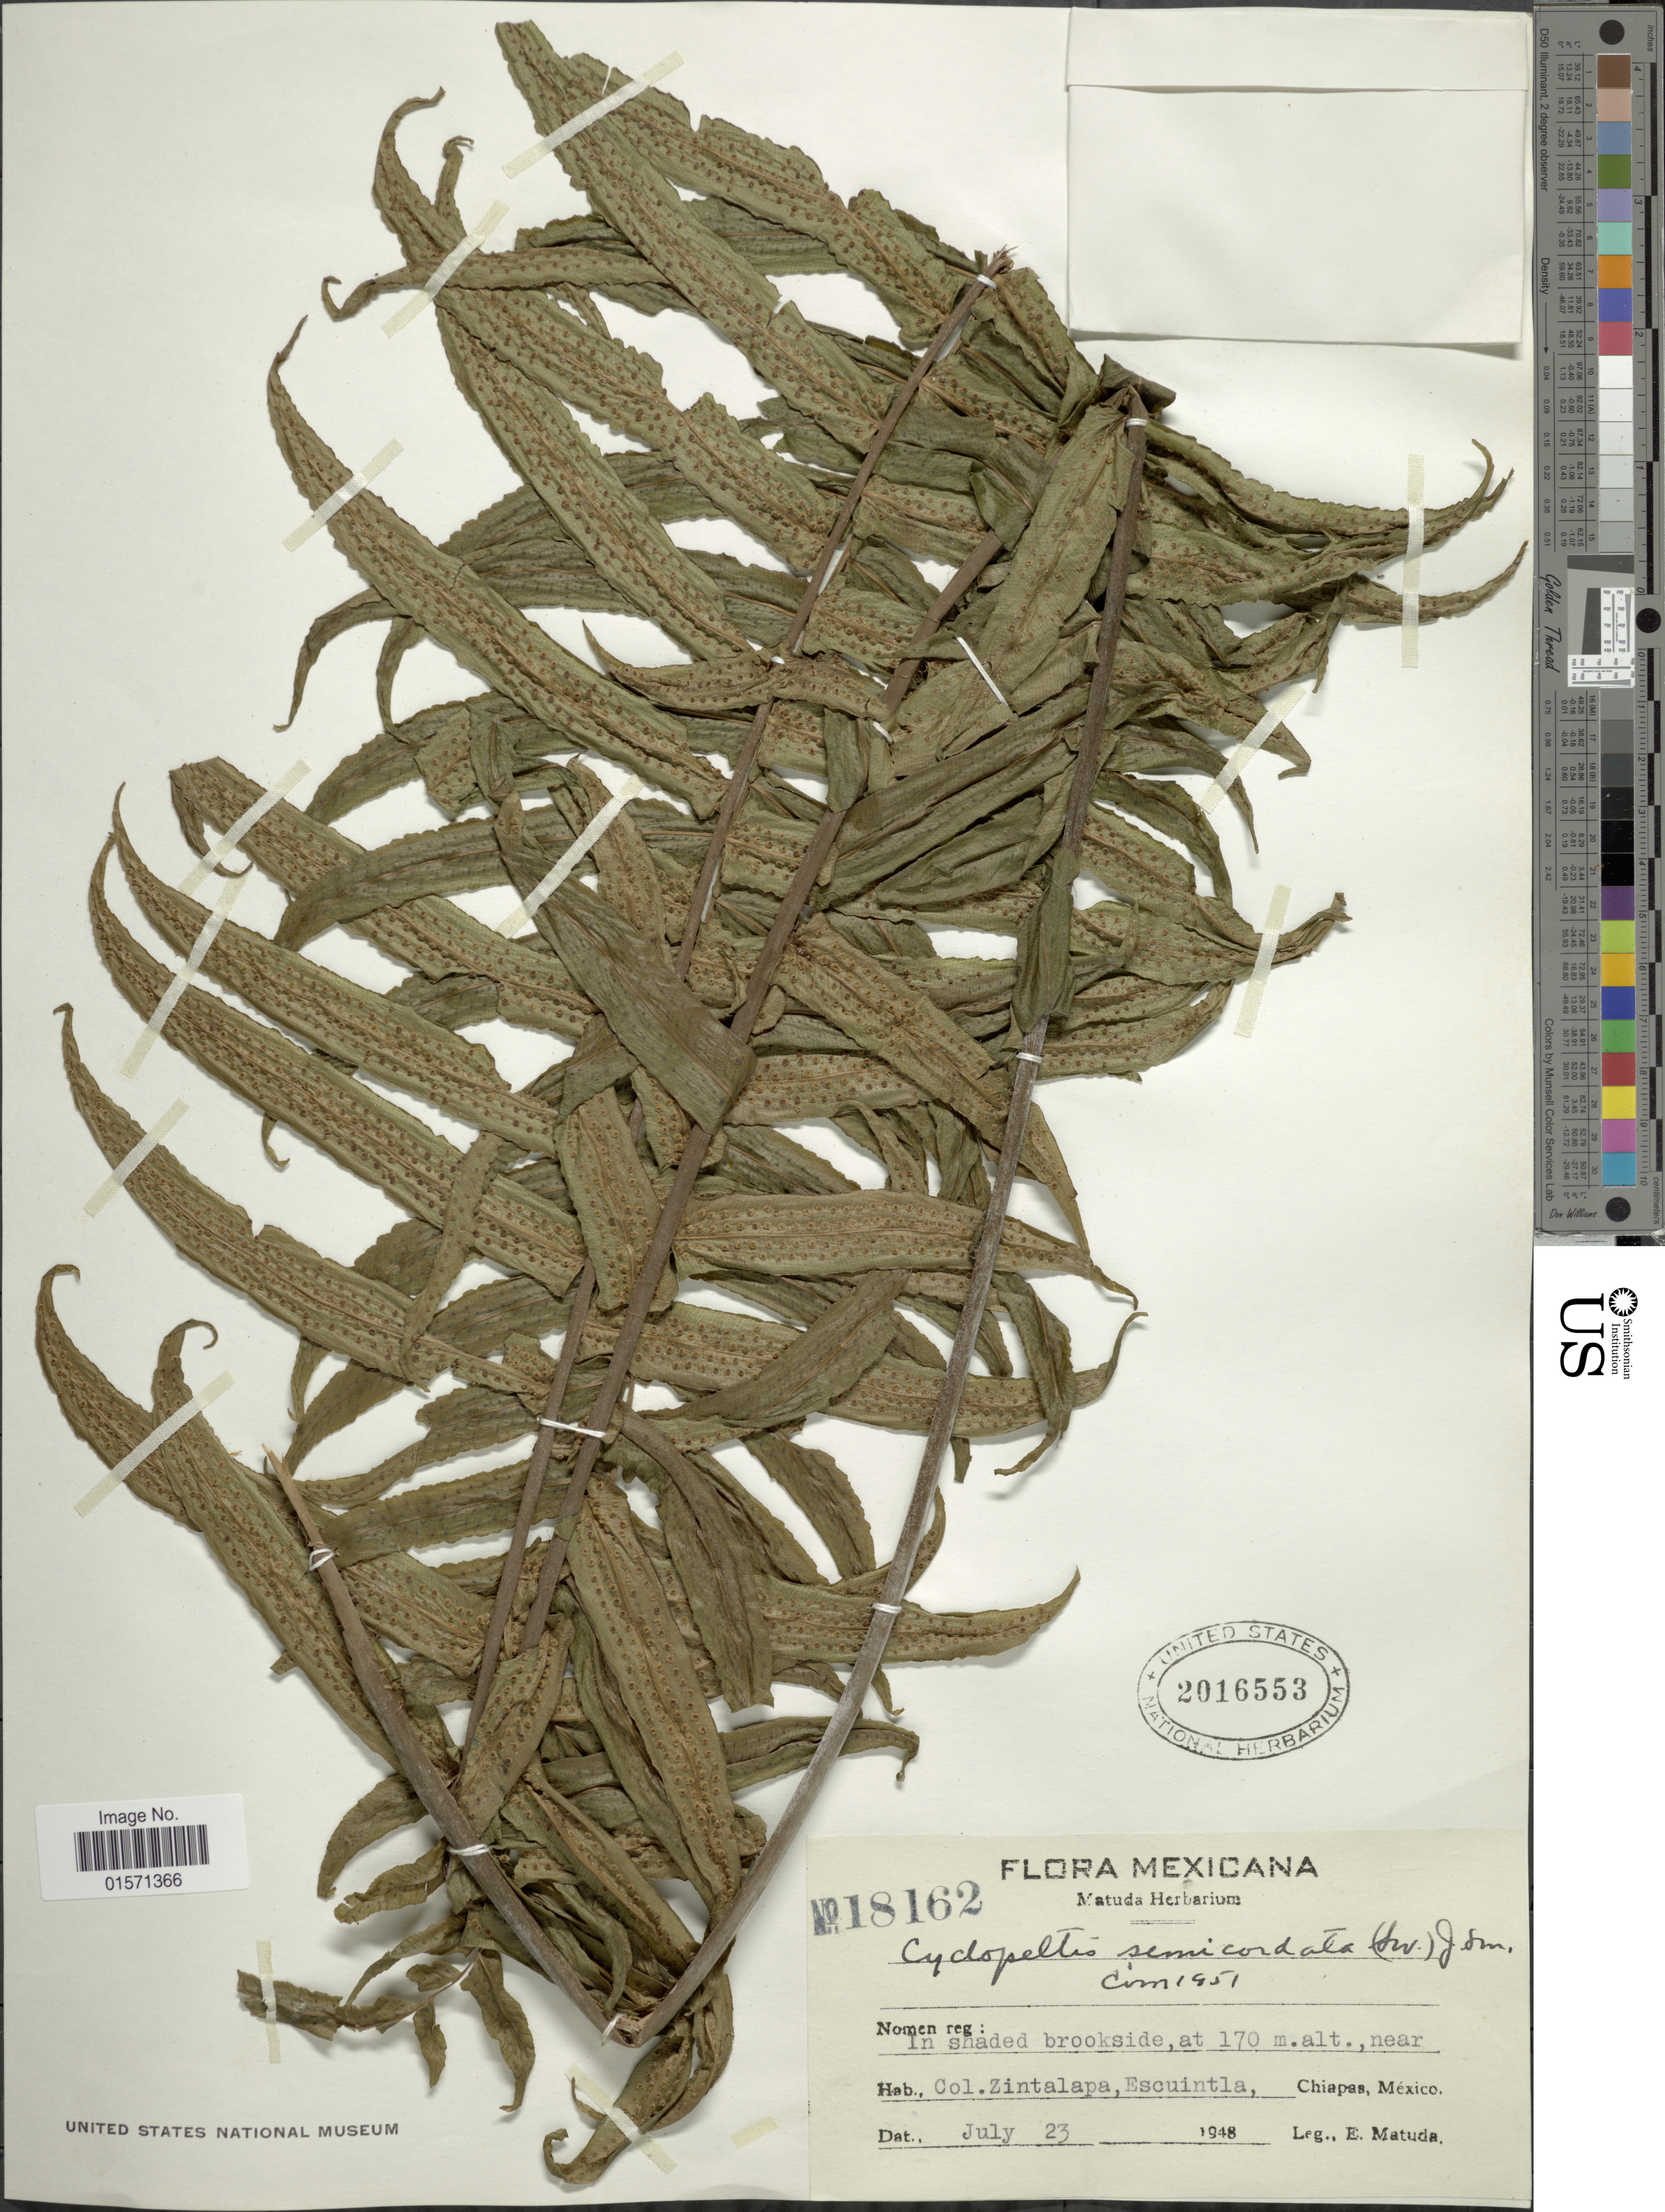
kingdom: Plantae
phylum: Tracheophyta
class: Polypodiopsida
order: Polypodiales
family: Lomariopsidaceae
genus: Cyclopeltis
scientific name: Cyclopeltis semicordata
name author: (Sw.) J. Sm.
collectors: E. Matuda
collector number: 18162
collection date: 1948-07-23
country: Mexico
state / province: Chiapas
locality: In shaded brookside, near Col. Zintalapa, Escuintla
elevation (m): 170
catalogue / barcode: US 2016553